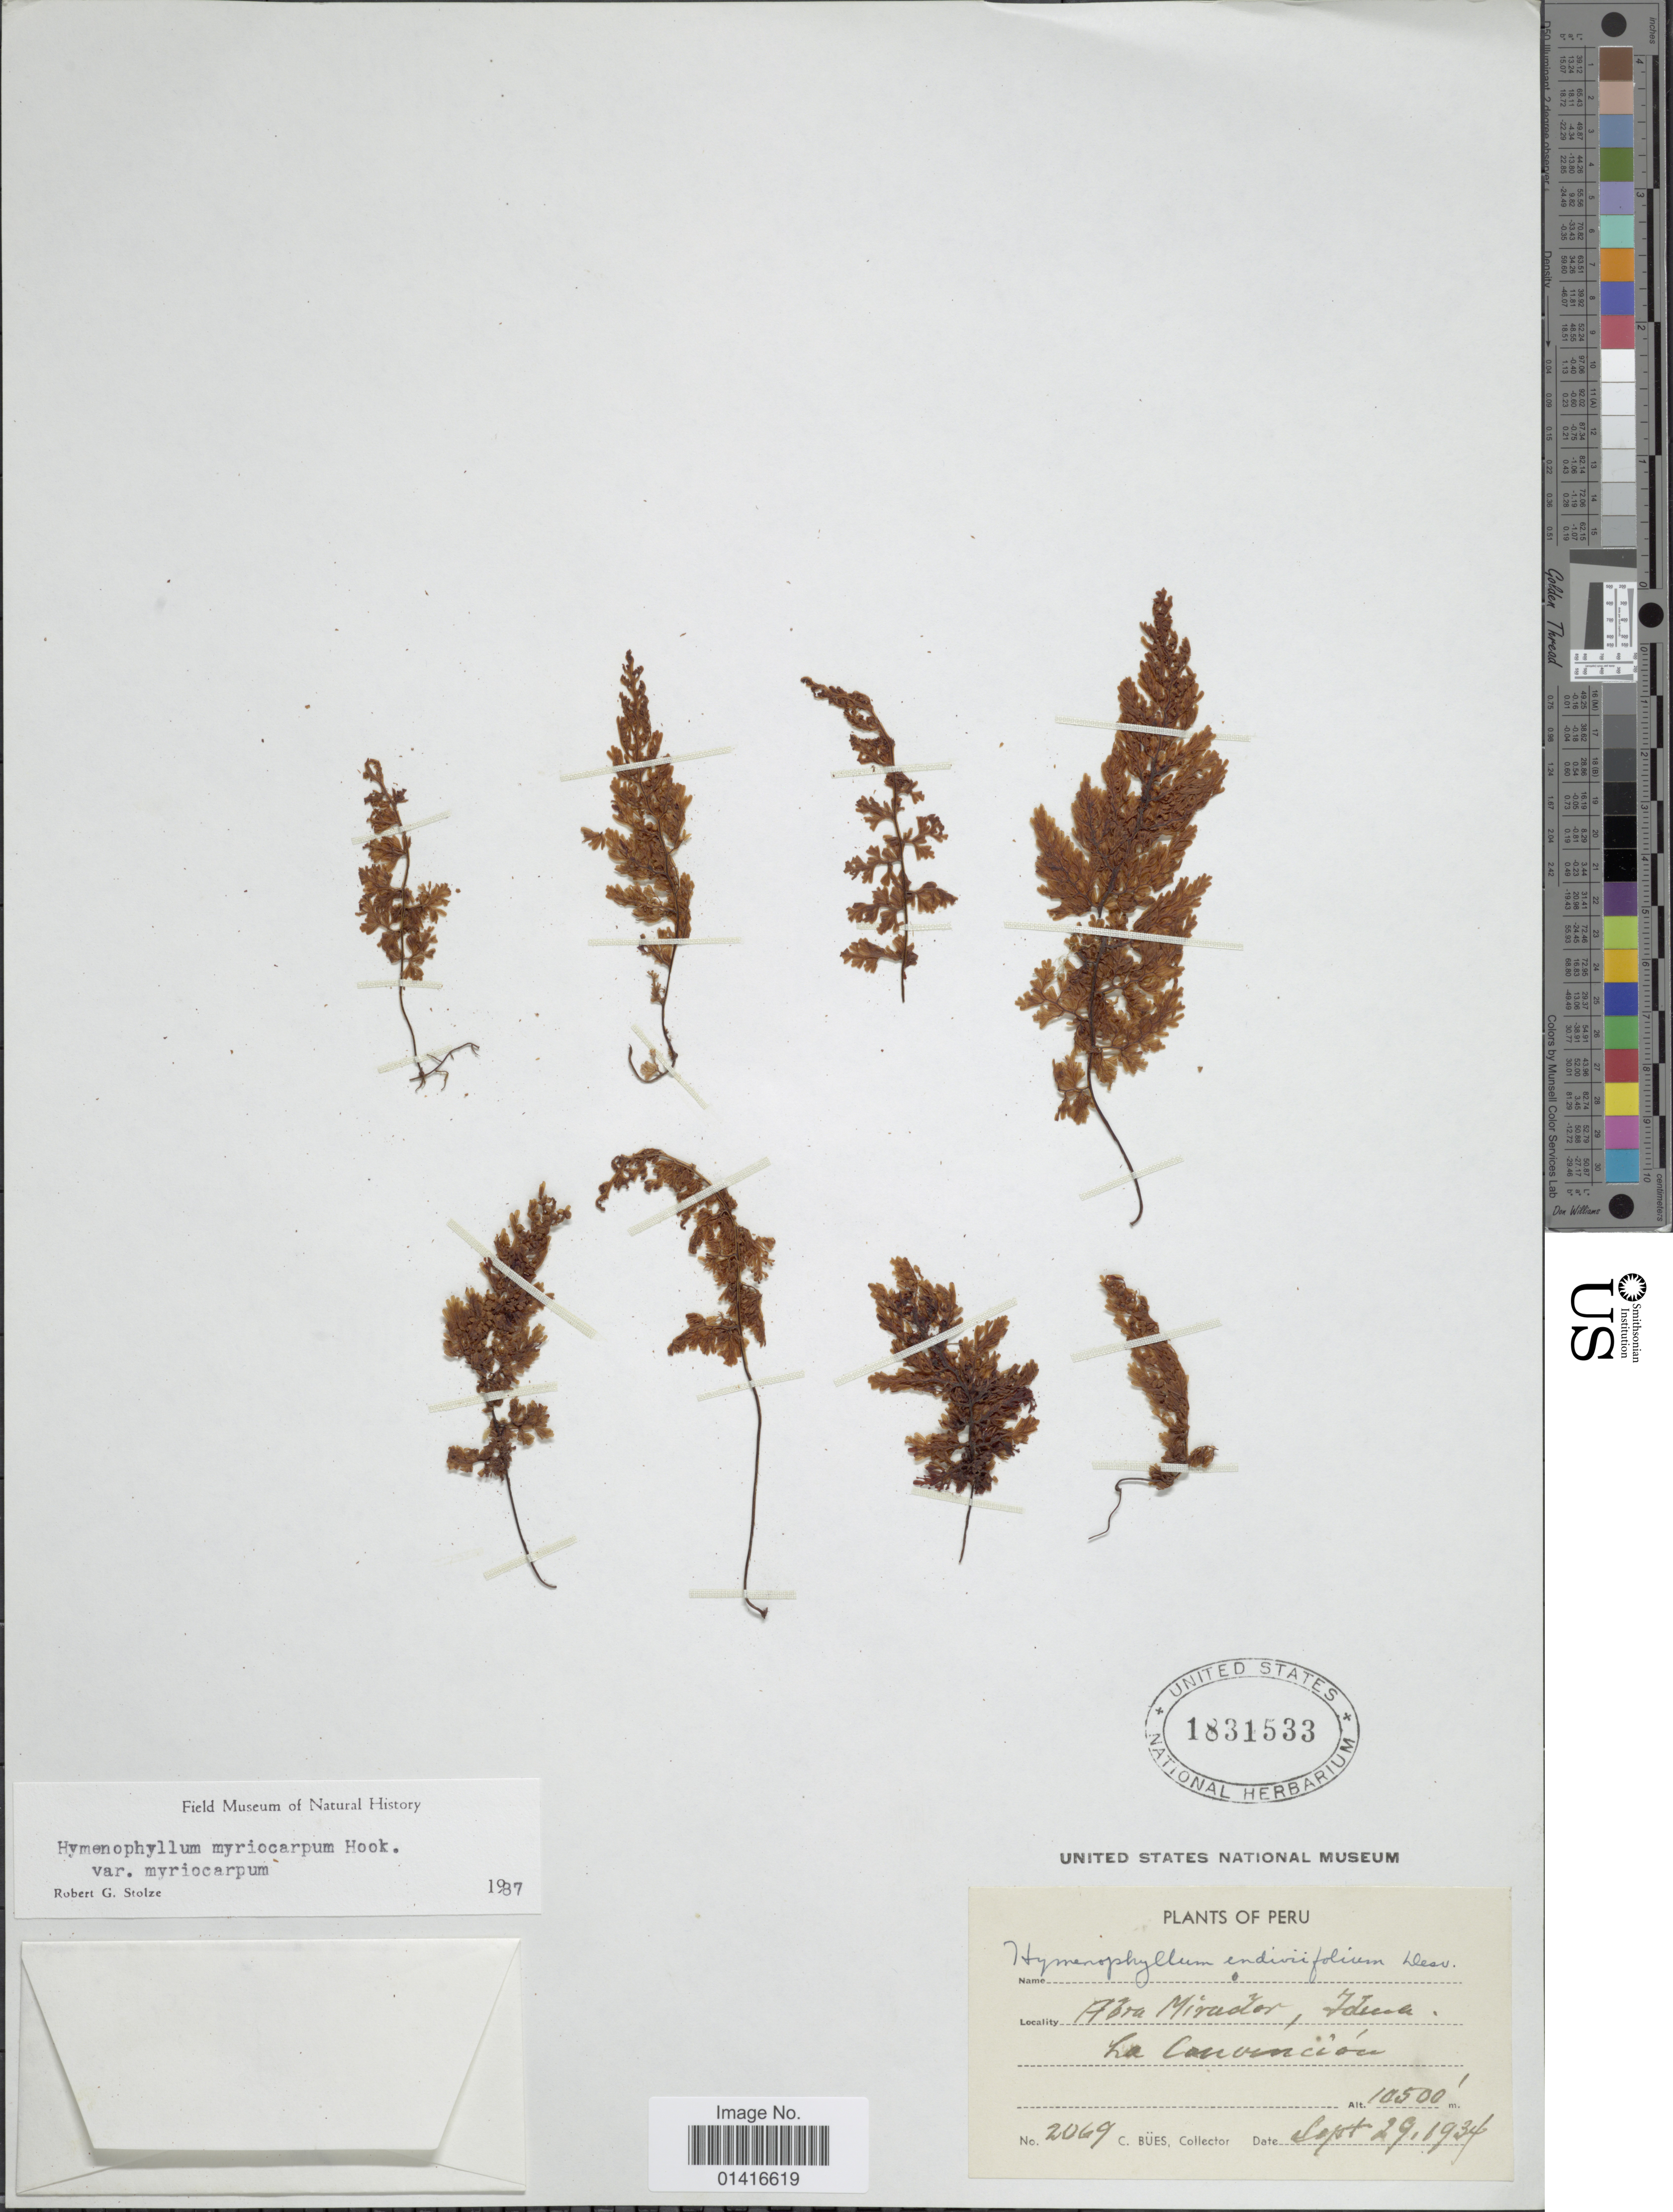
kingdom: Plantae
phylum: Tracheophyta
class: Polypodiopsida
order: Hymenophyllales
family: Hymenophyllaceae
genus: Hymenophyllum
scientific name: Hymenophyllum myriocarpum var. myriocarpum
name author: Hook.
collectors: C. Bues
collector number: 2069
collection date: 1934-09-29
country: Peru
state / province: Cusco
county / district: La Convención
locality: Abra Mirador, Idma La Convención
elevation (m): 3200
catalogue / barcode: US 1831533